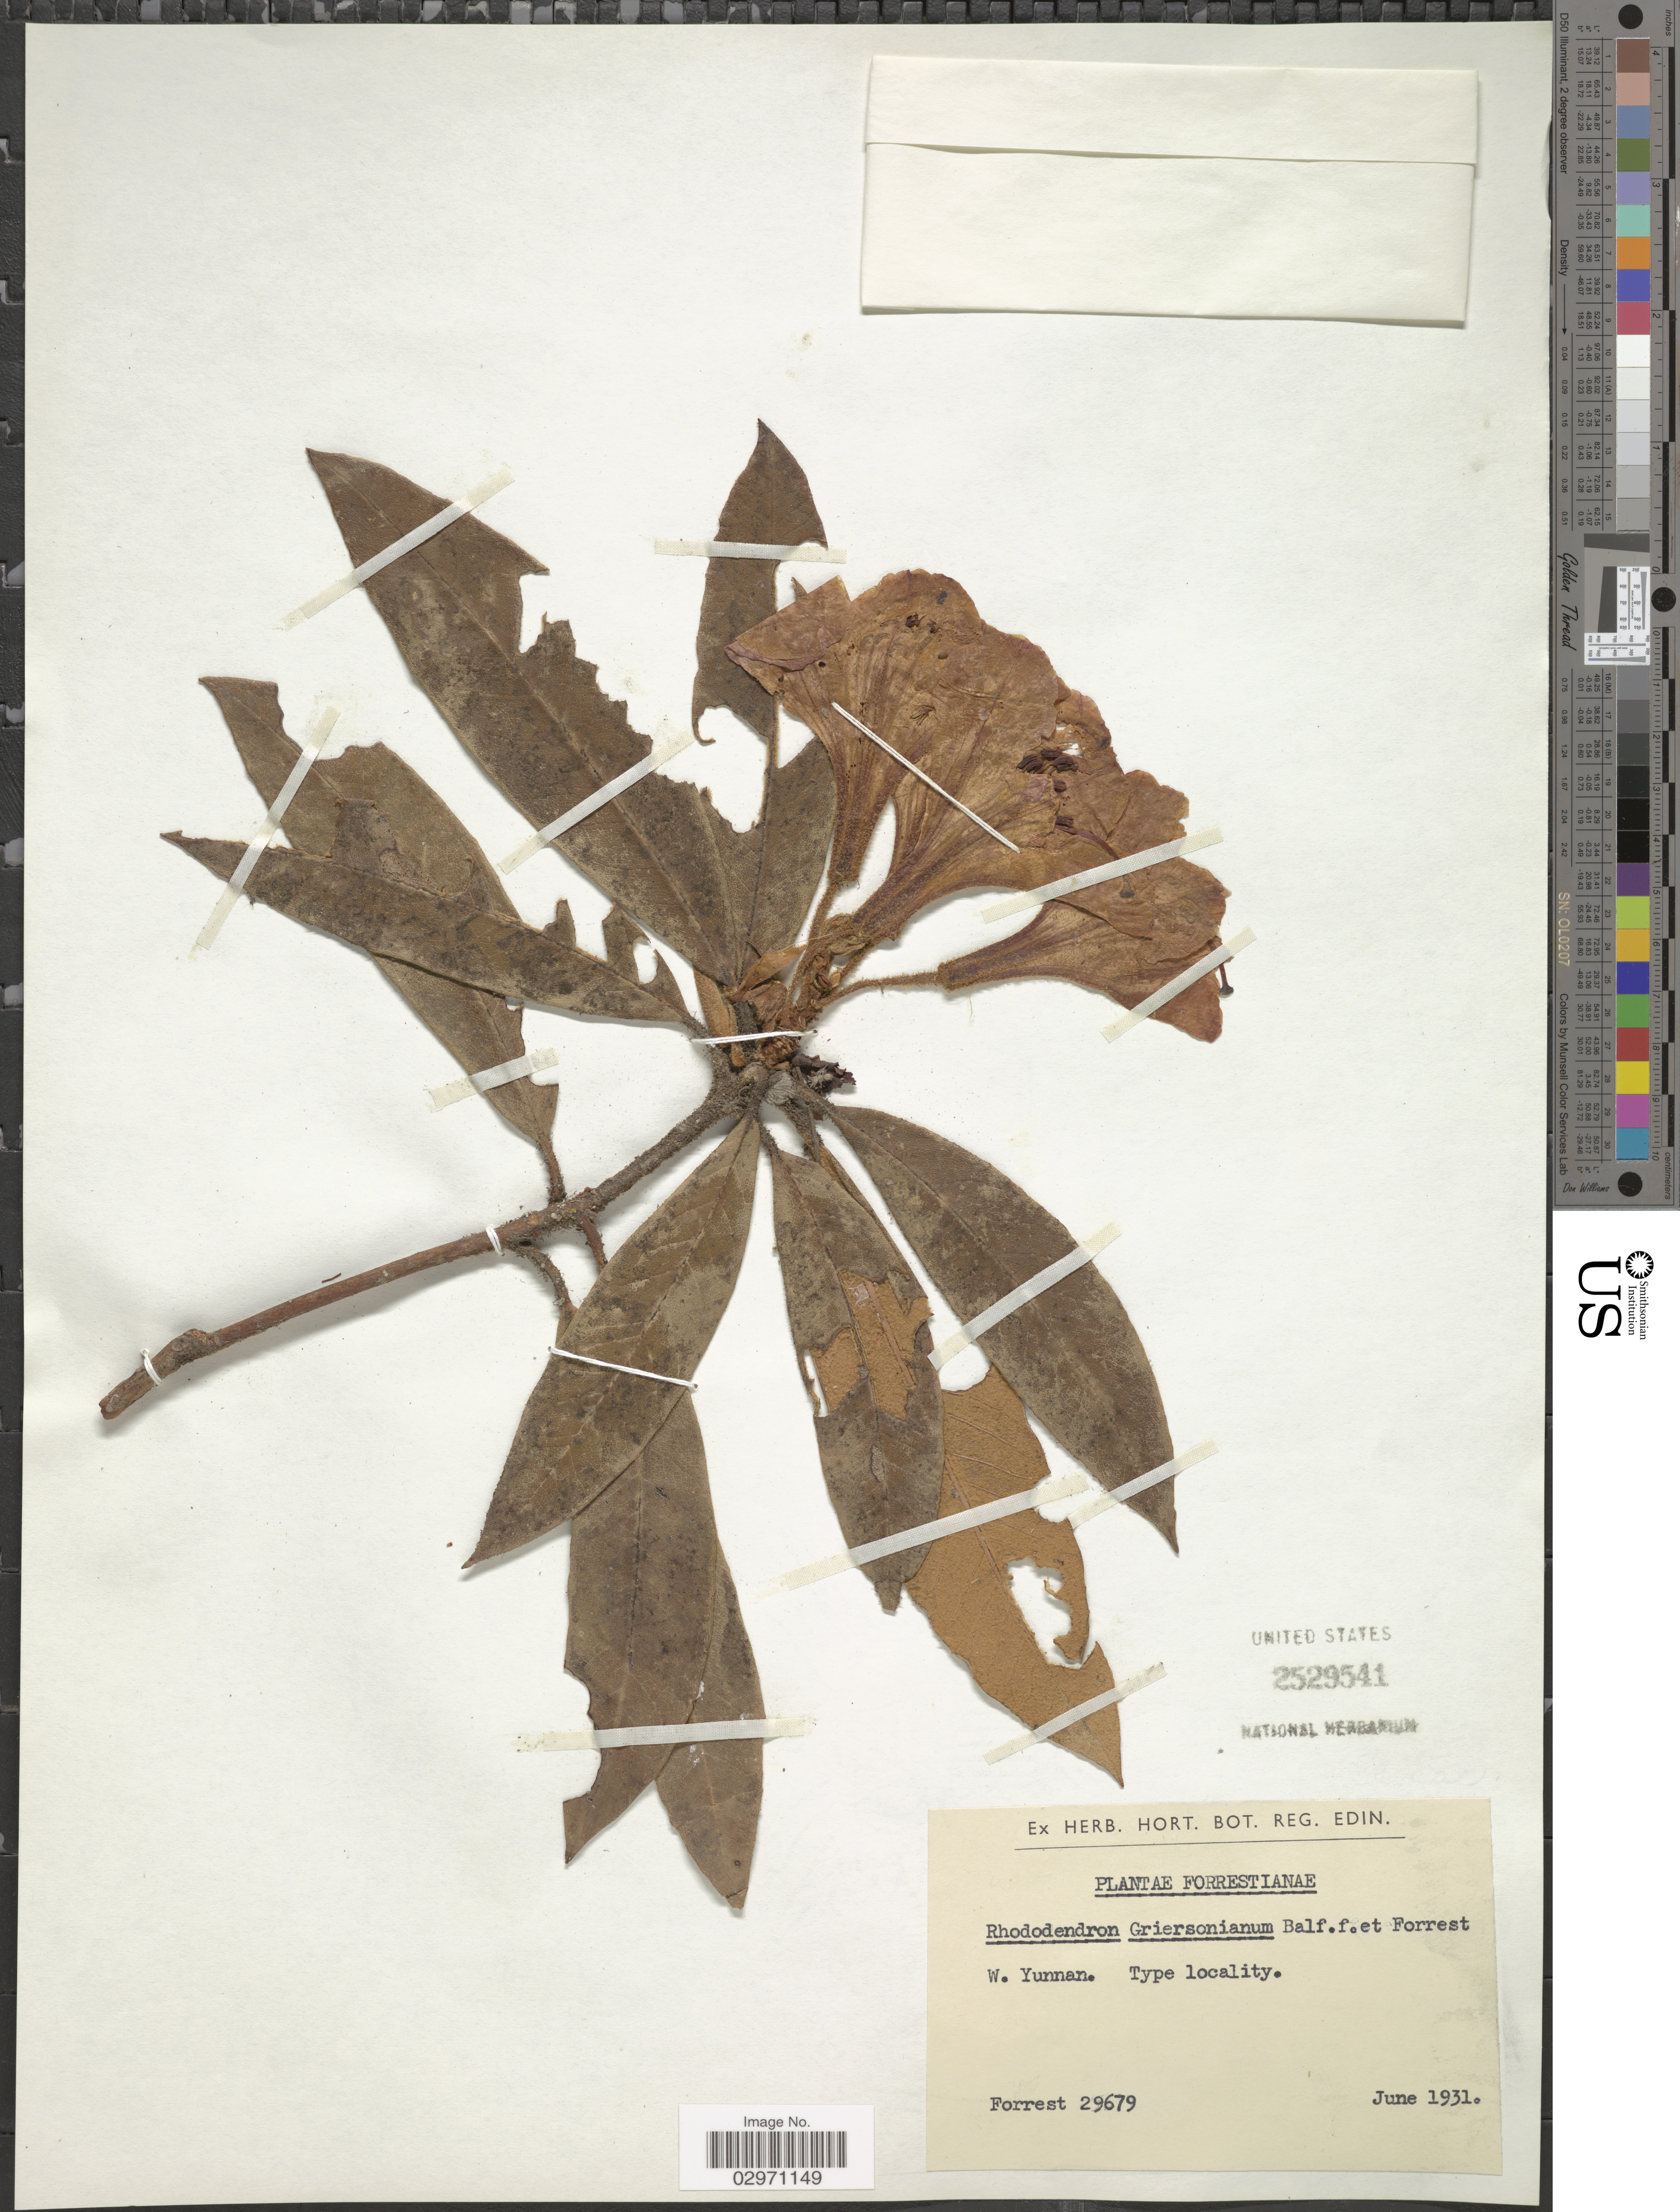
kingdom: Plantae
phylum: Tracheophyta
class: Magnoliopsida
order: Ericales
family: Ericaceae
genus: Rhododendron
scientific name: Rhododendron griersonianum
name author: Balf. f. & Forrest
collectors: -. Forrest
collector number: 29679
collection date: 1931-06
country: China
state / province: Yunnan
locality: W. Yunnan.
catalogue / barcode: US 2529541